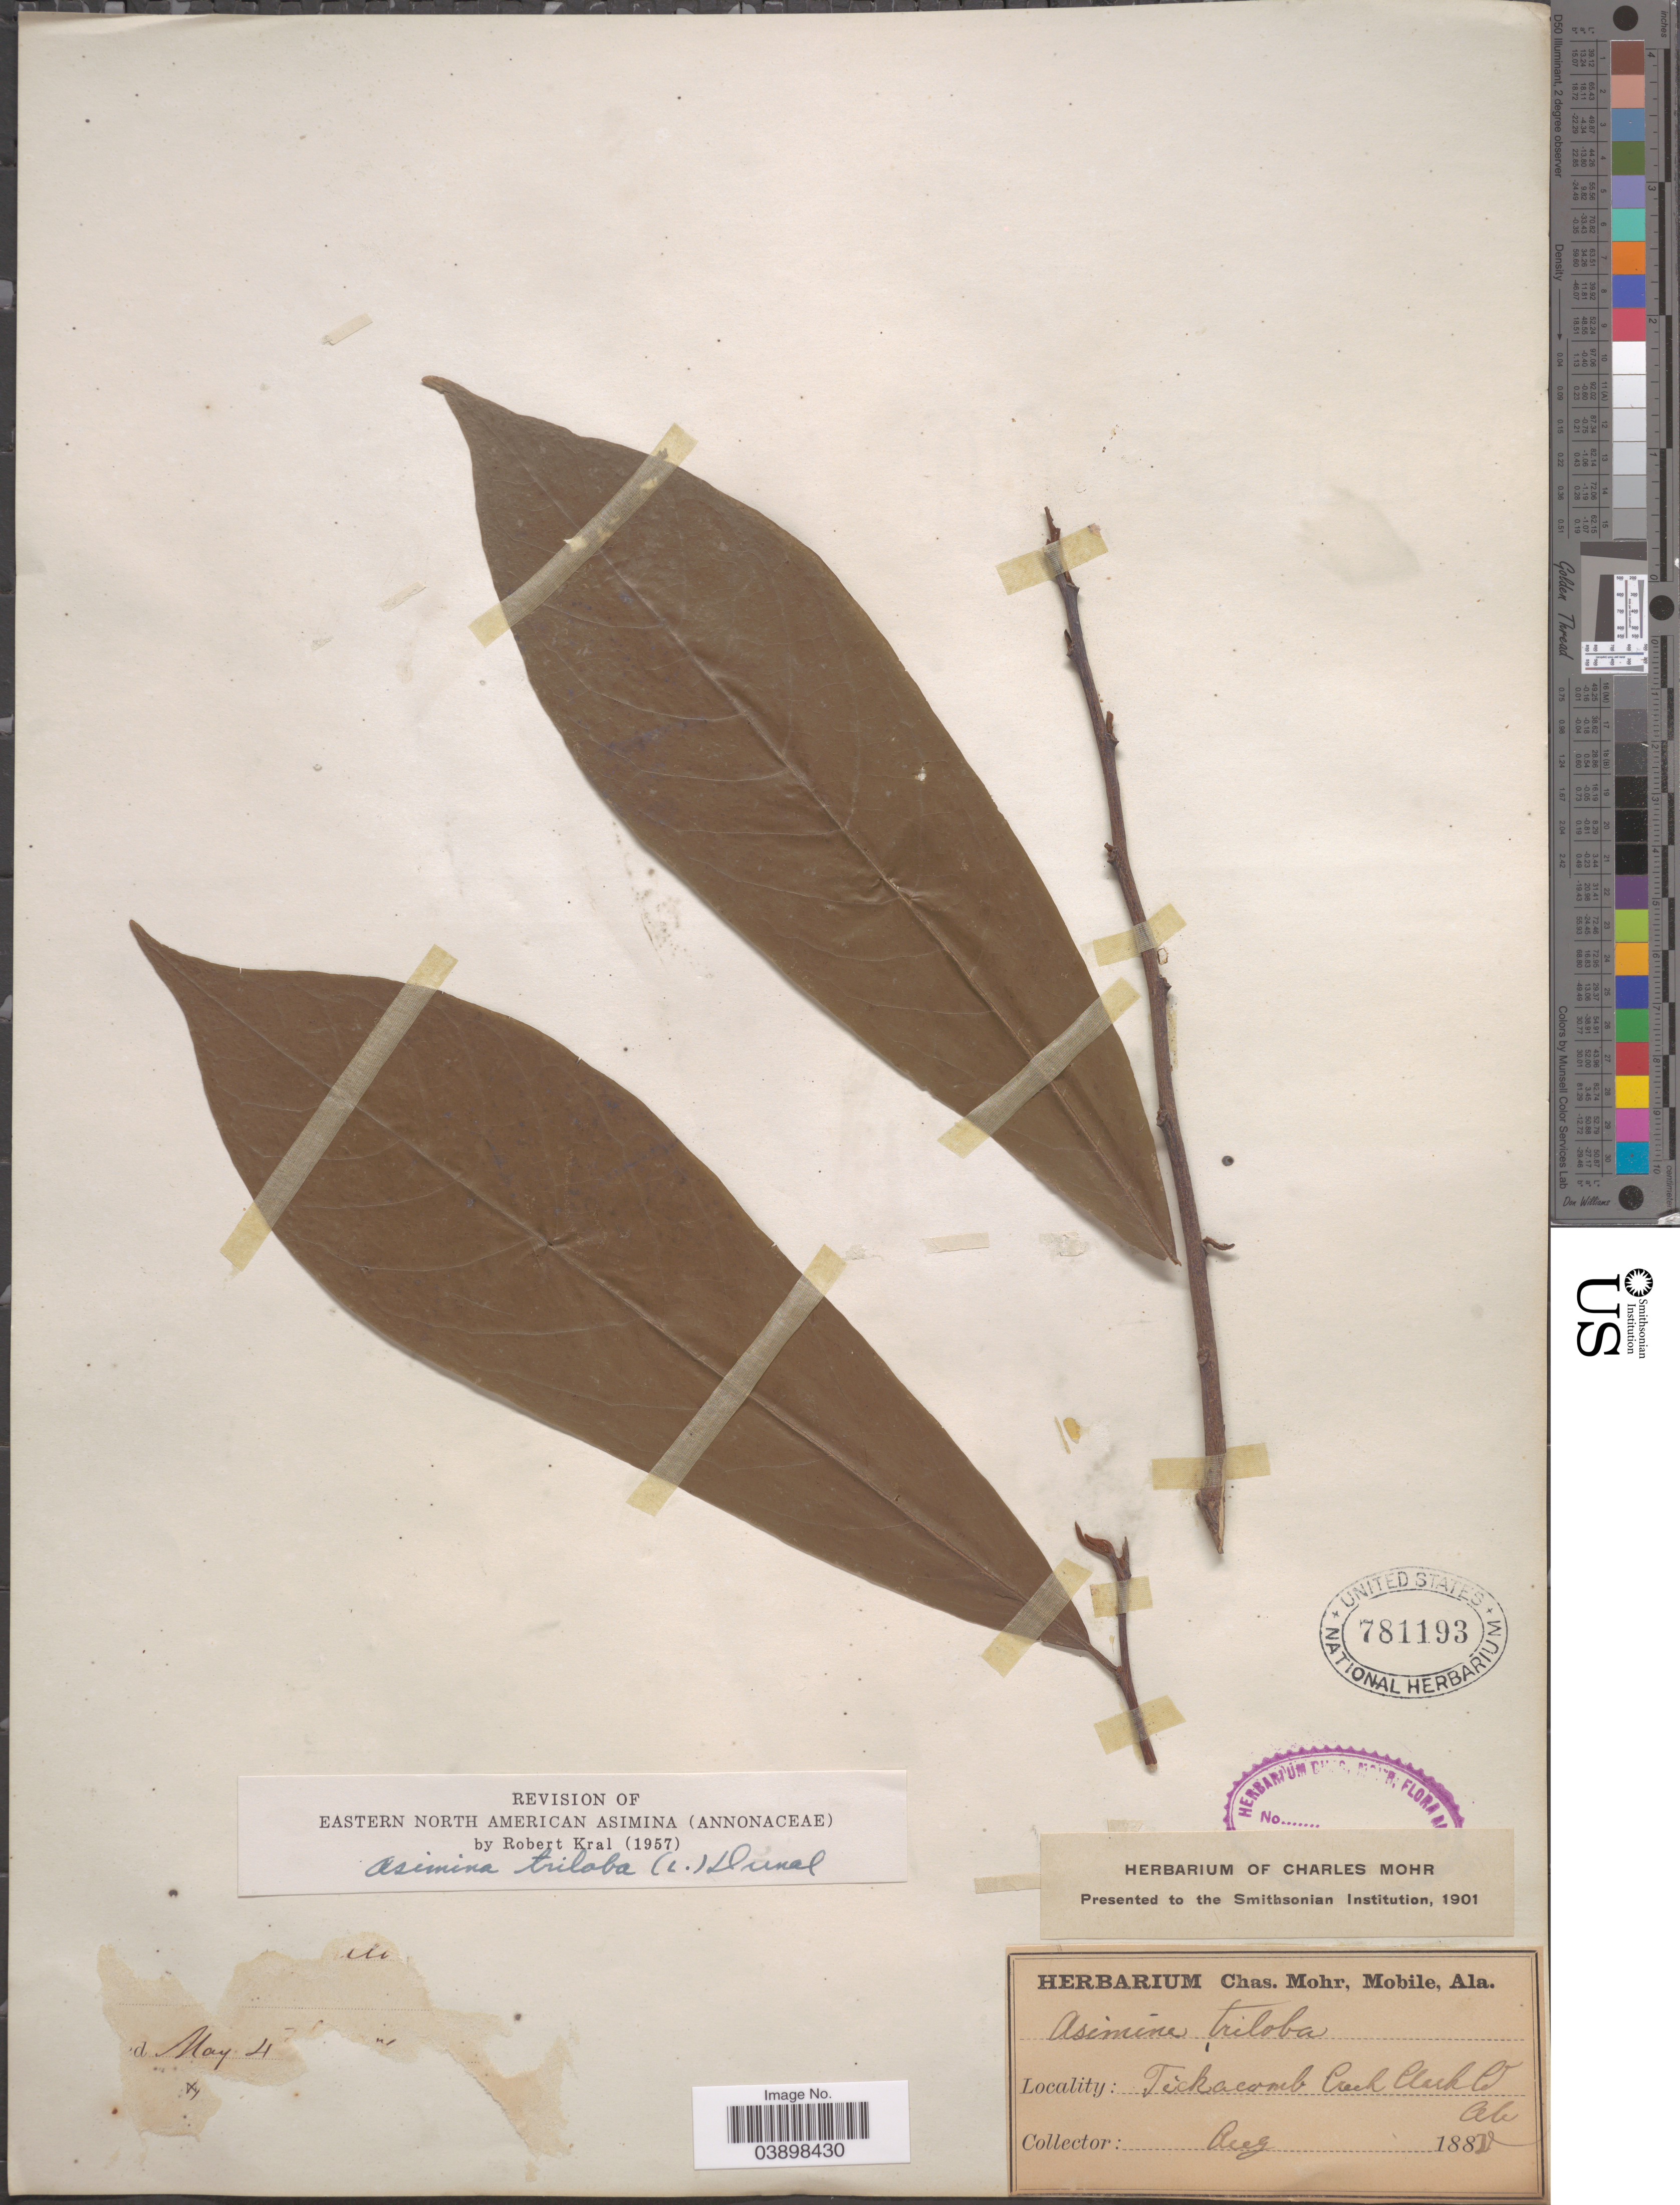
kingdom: Plantae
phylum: Tracheophyta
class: Magnoliopsida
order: Magnoliales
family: Annonaceae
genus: Asimina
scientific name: Asimina triloba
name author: (L.) Dunal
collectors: ex herb. Charles Mohr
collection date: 1882-08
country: United States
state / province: Alabama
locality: Tickacomb Creek, Clark Co.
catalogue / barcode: US 781193